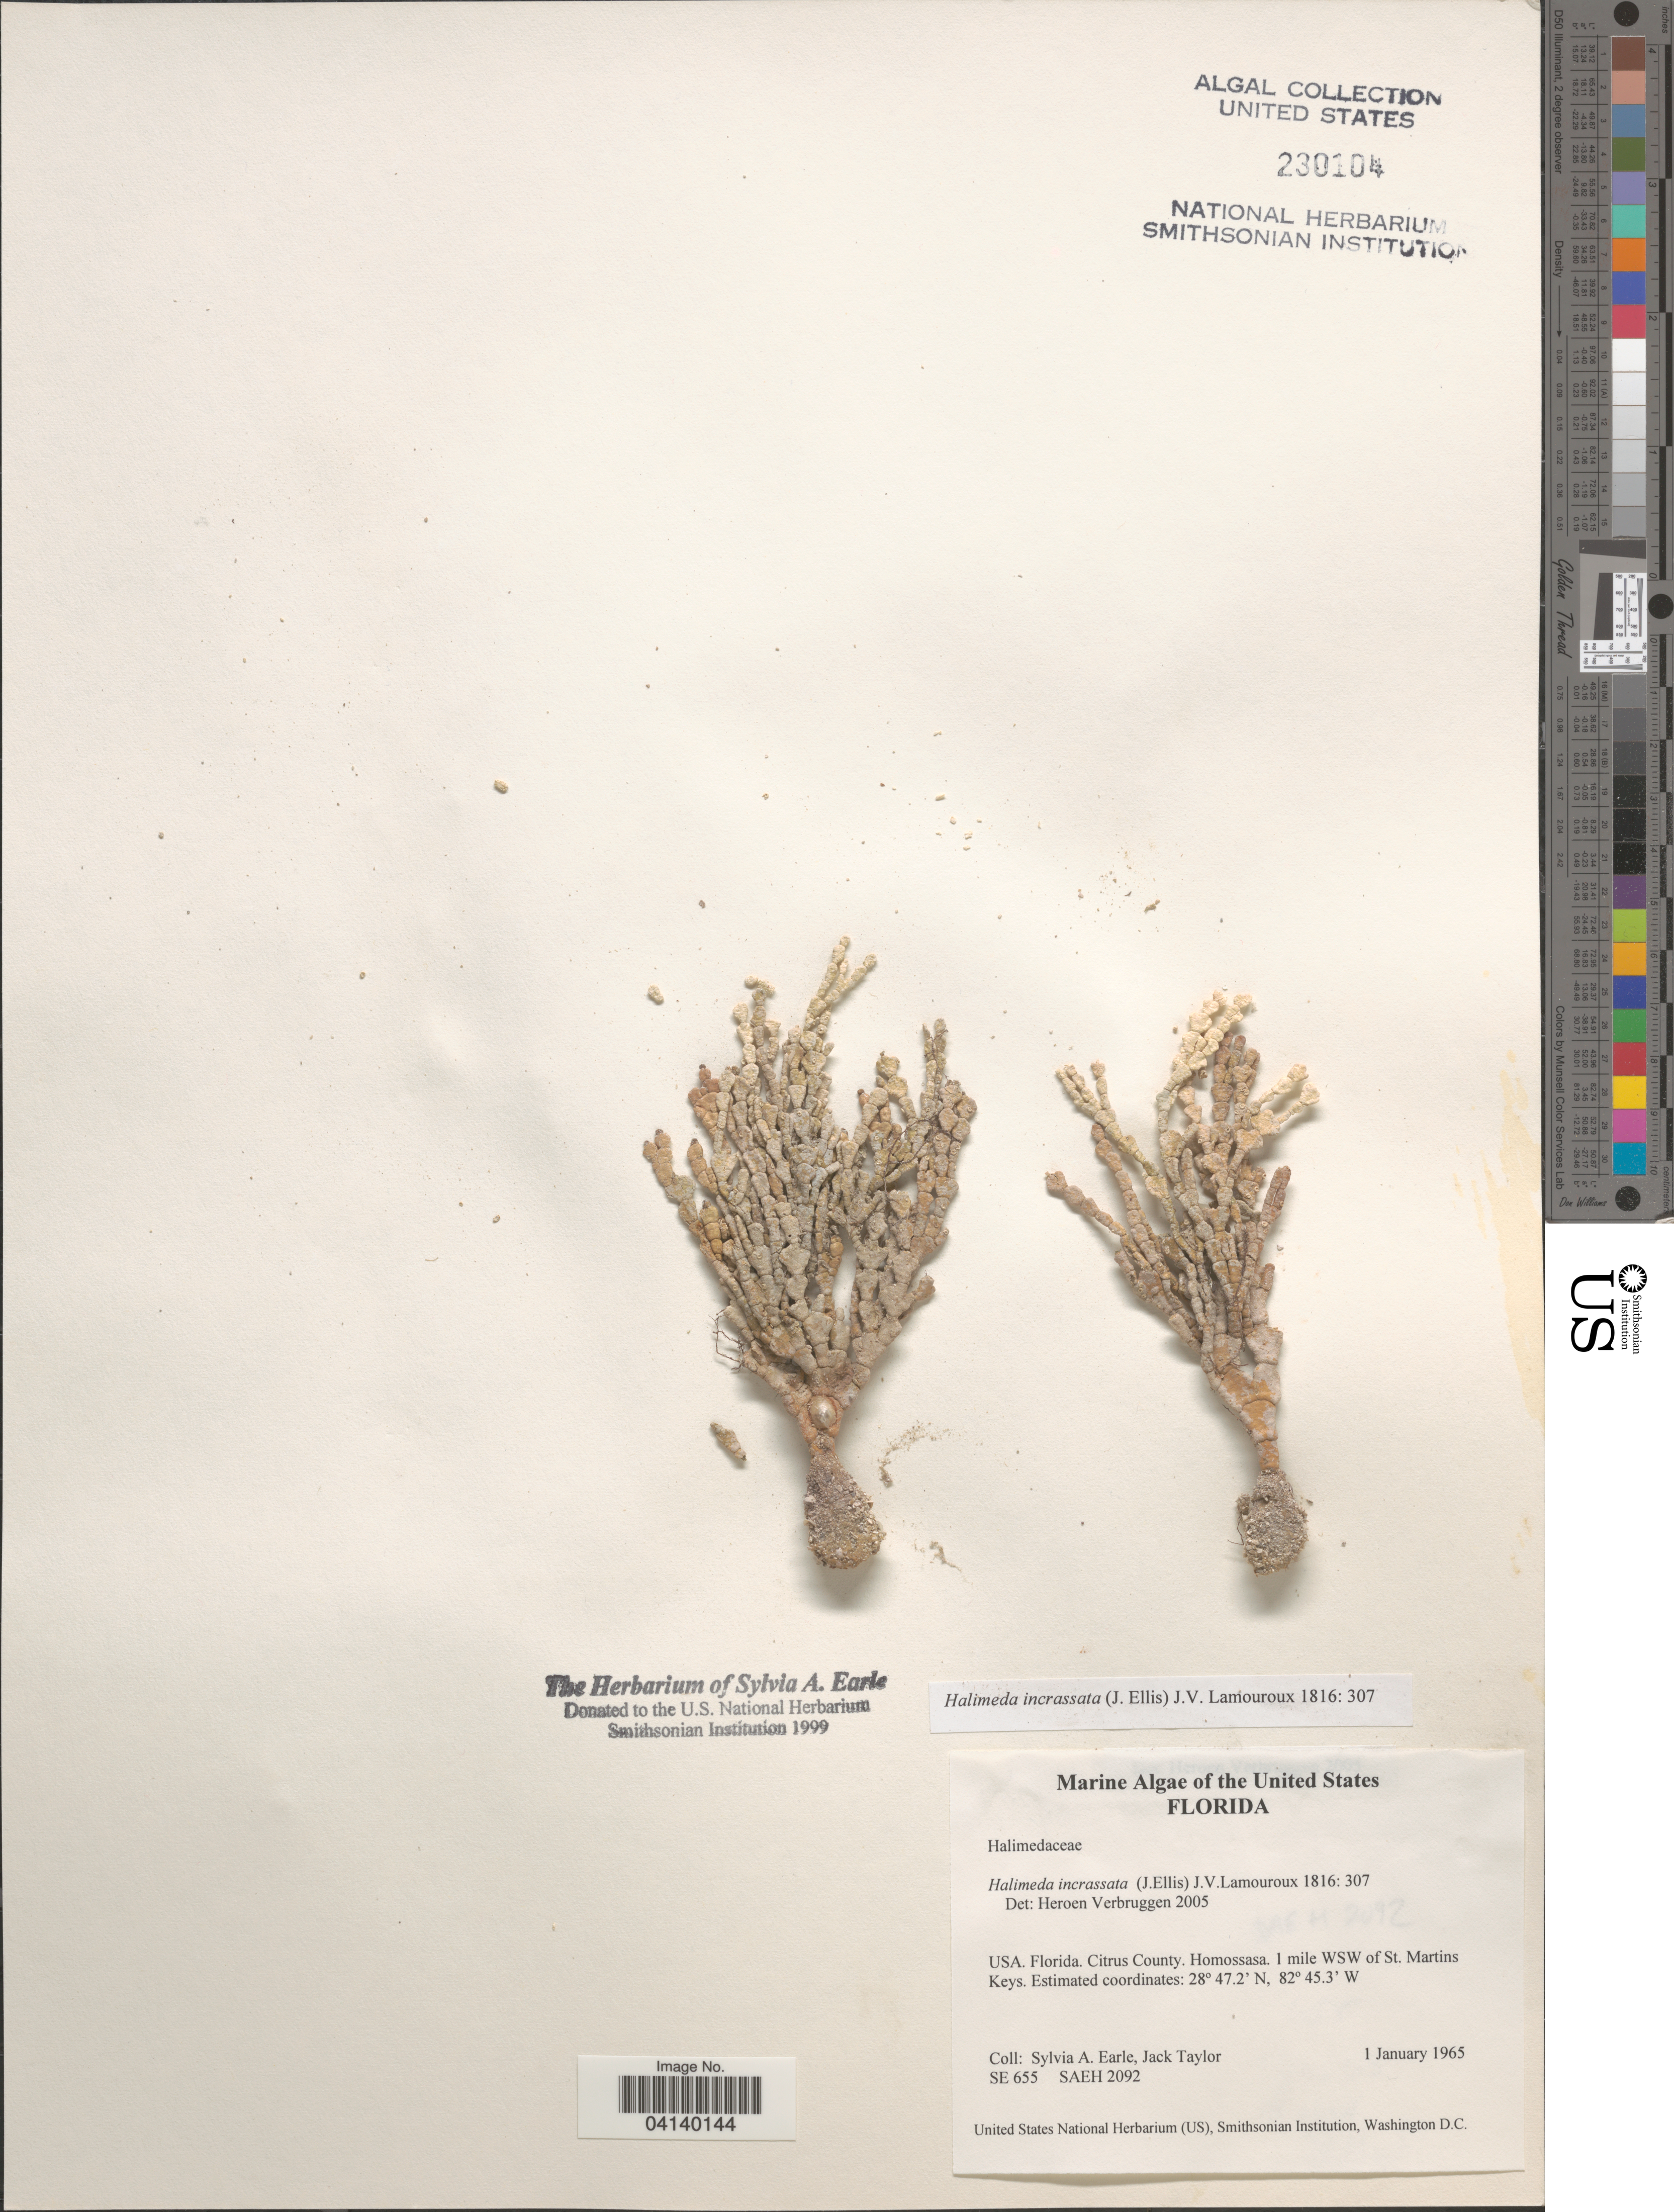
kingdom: Plantae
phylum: Chlorophyta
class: Ulvophyceae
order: Bryopsidales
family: Halimedaceae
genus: Halimeda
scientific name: Halimeda incrassata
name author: (J. Ellis) J.V.Lamouroux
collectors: S. A. Earle & J. Taylor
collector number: SE655/SAEH2092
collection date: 1965-01-01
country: United States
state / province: Florida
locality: Citrus County. Homosassa. 1 mile WSW of St. Martins Keys.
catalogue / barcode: US 230104